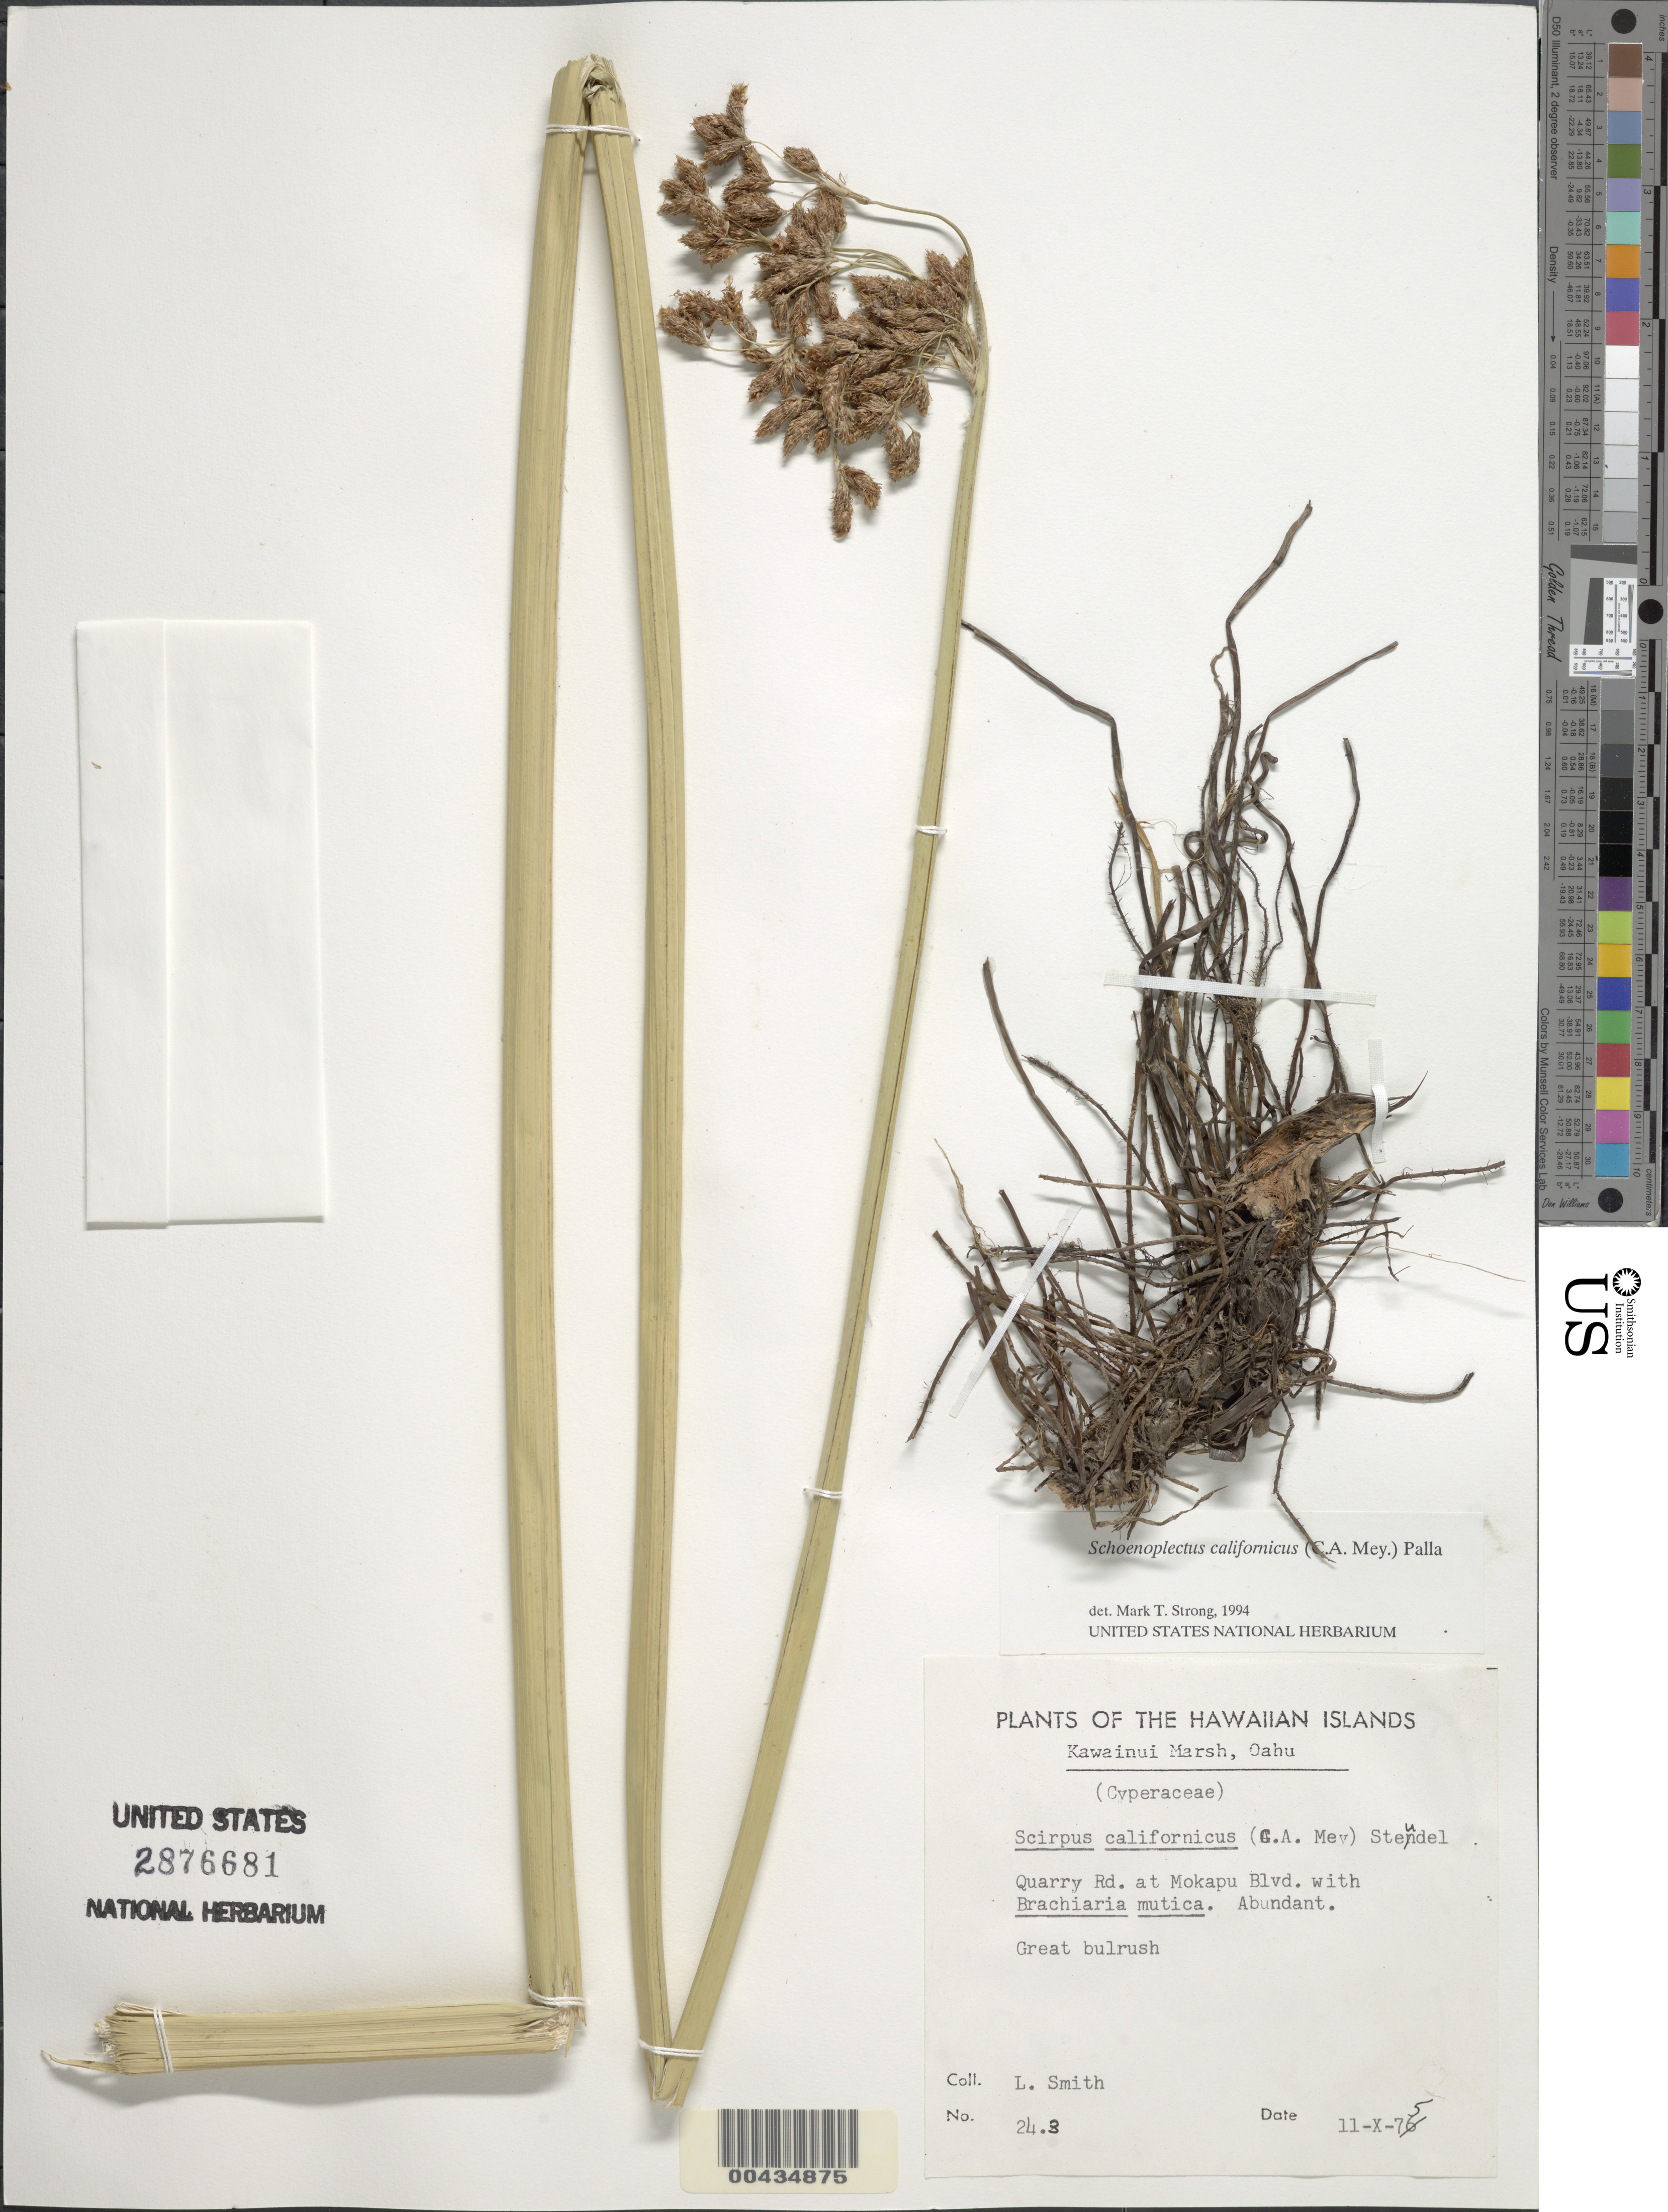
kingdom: Plantae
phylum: Tracheophyta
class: Liliopsida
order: Poales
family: Cyperaceae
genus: Schoenoplectus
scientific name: Schoenoplectus californicus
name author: (C.A. Mey.) Soják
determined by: Strong, M. T., (US), Smithsonian Institution - National Museum of Natural History (UNITED STATES)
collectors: L. Smith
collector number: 24.3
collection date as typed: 11 Oct 1975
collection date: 1975-10-11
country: United States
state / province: Hawaii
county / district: Honolulu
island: Oahu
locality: Quarry Rd. at Mokapu Blvd., Kawainui Marsh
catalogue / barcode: US 2876681